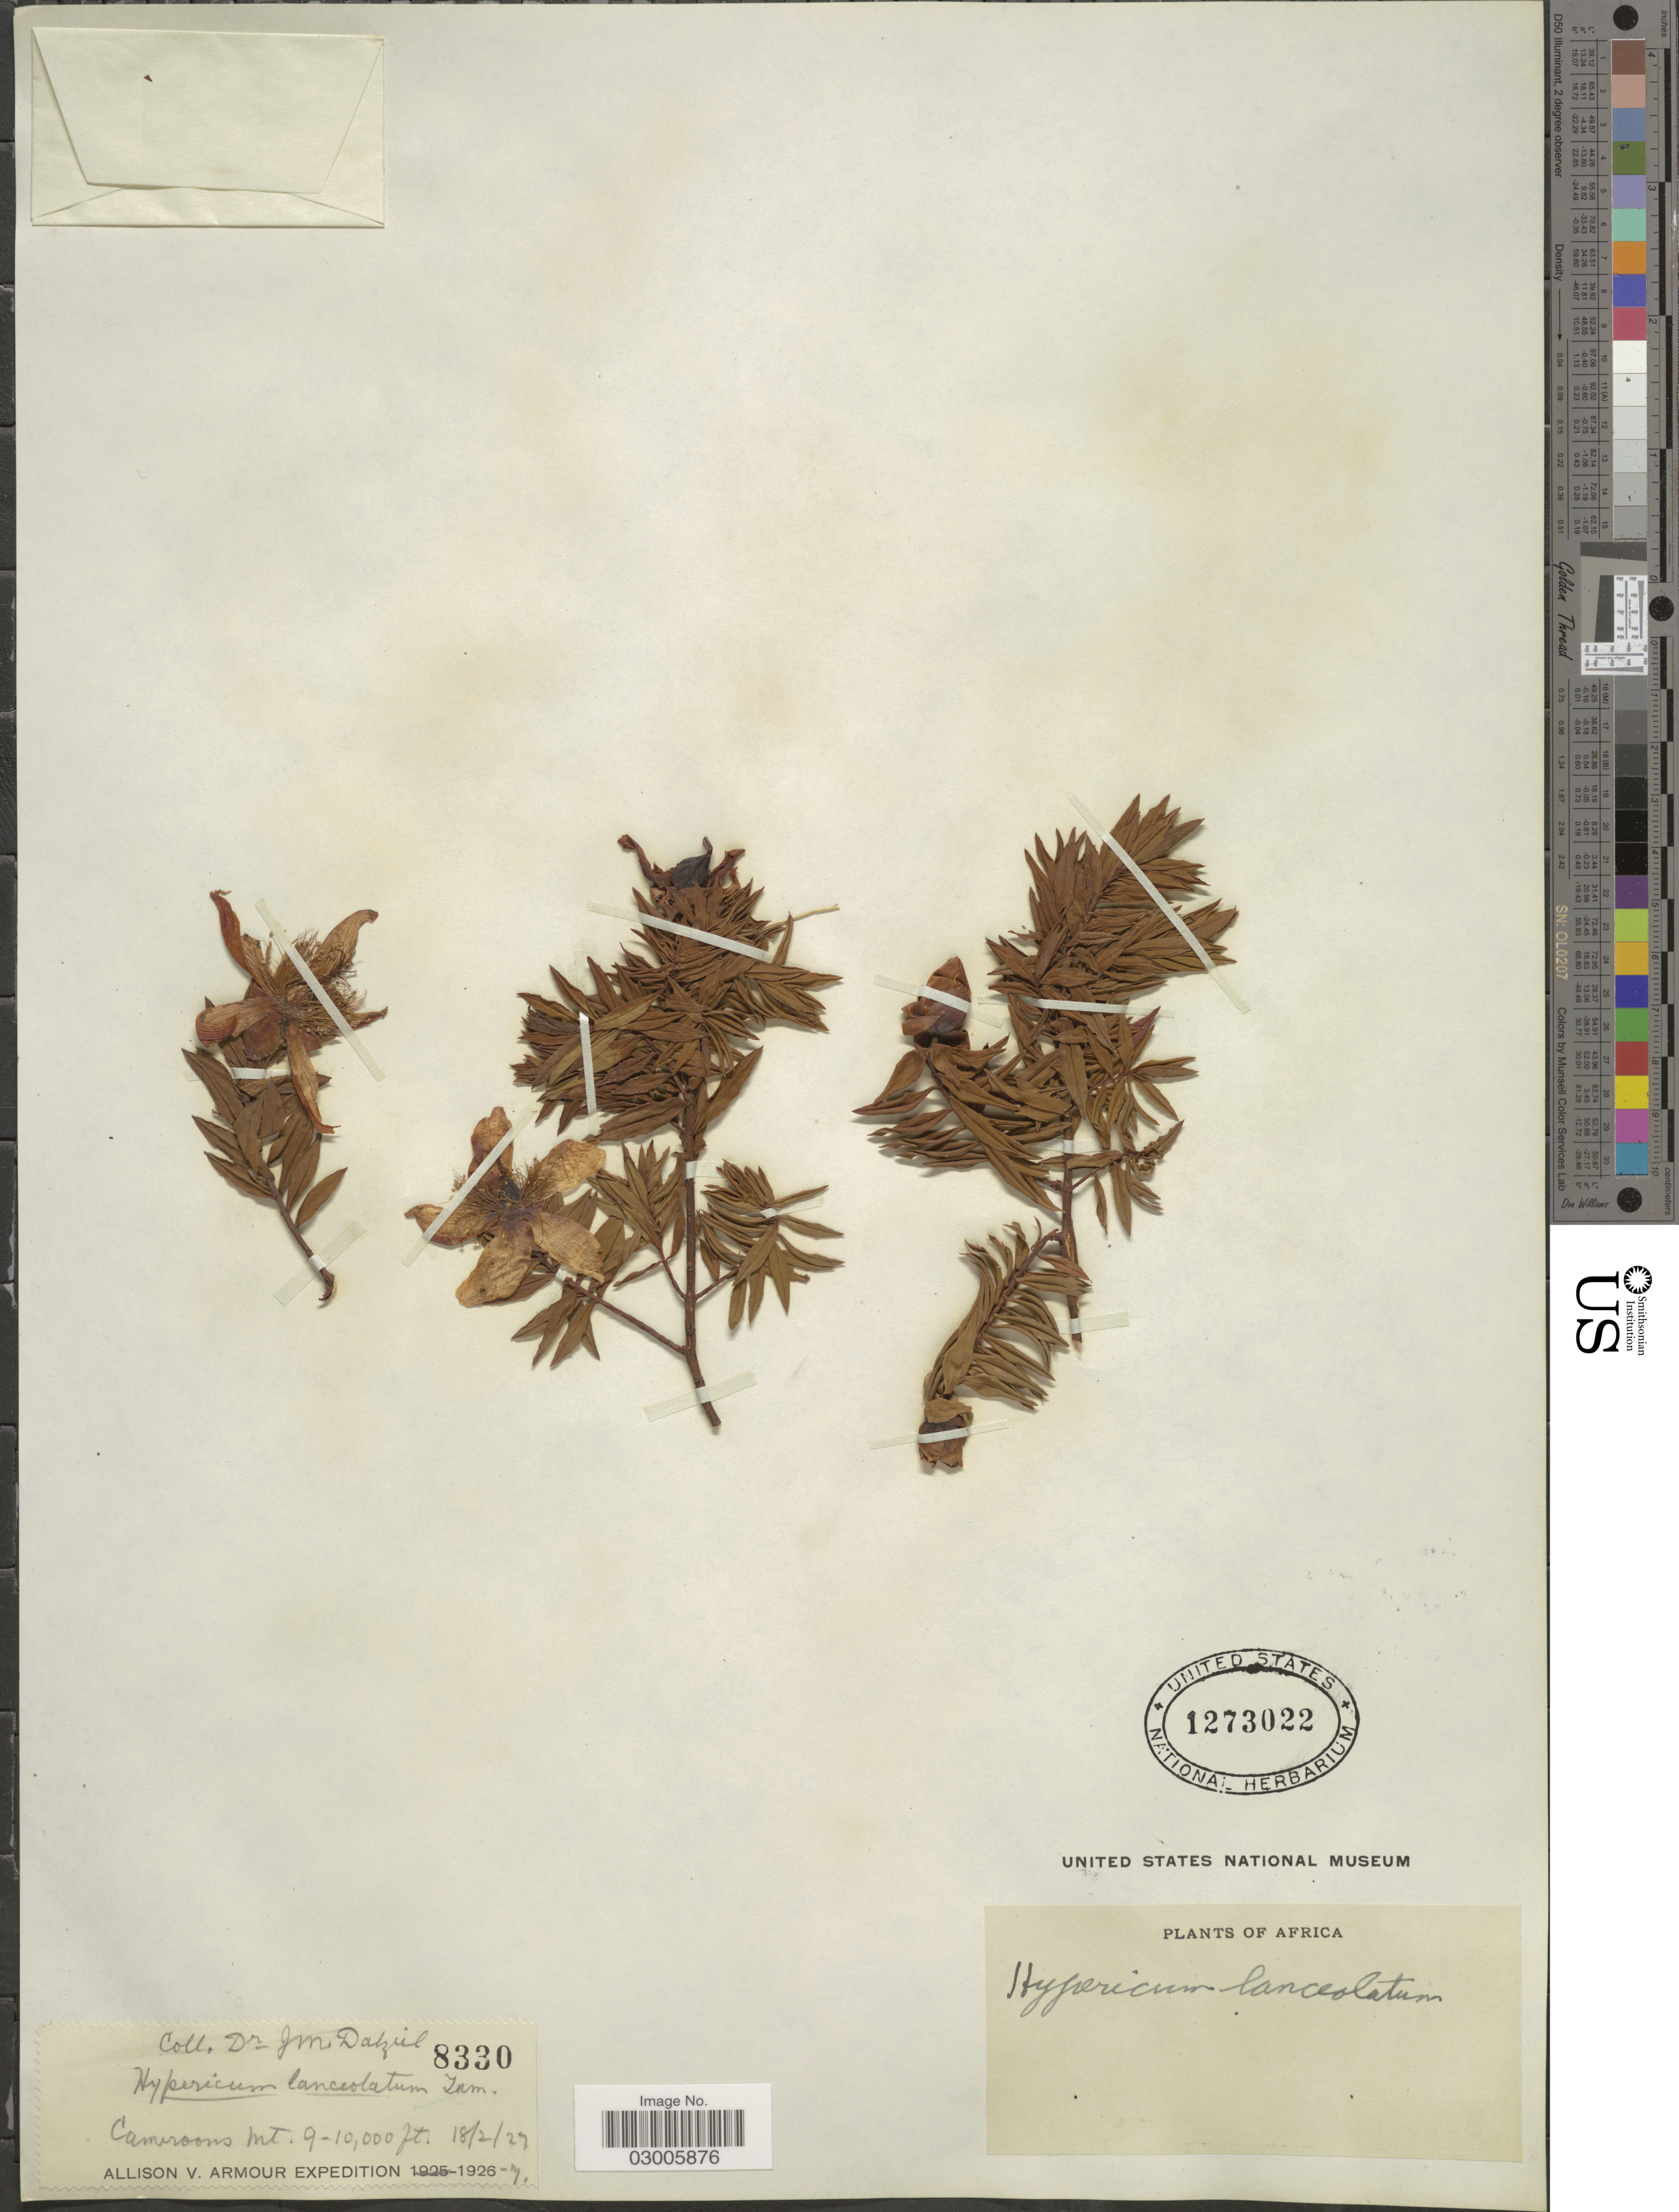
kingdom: Plantae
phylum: Tracheophyta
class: Magnoliopsida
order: Malpighiales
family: Hypericaceae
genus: Hypericum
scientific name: Hypericum revolutum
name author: Vahl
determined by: Strong, Mark T., (BOT), Smithsonian Institution - National Museum of Natural History (UNITED STATES)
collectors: J. Dalziel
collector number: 8330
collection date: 1927-02-18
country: Cameroon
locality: Cameroons Mt.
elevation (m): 2743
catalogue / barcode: US 1273022